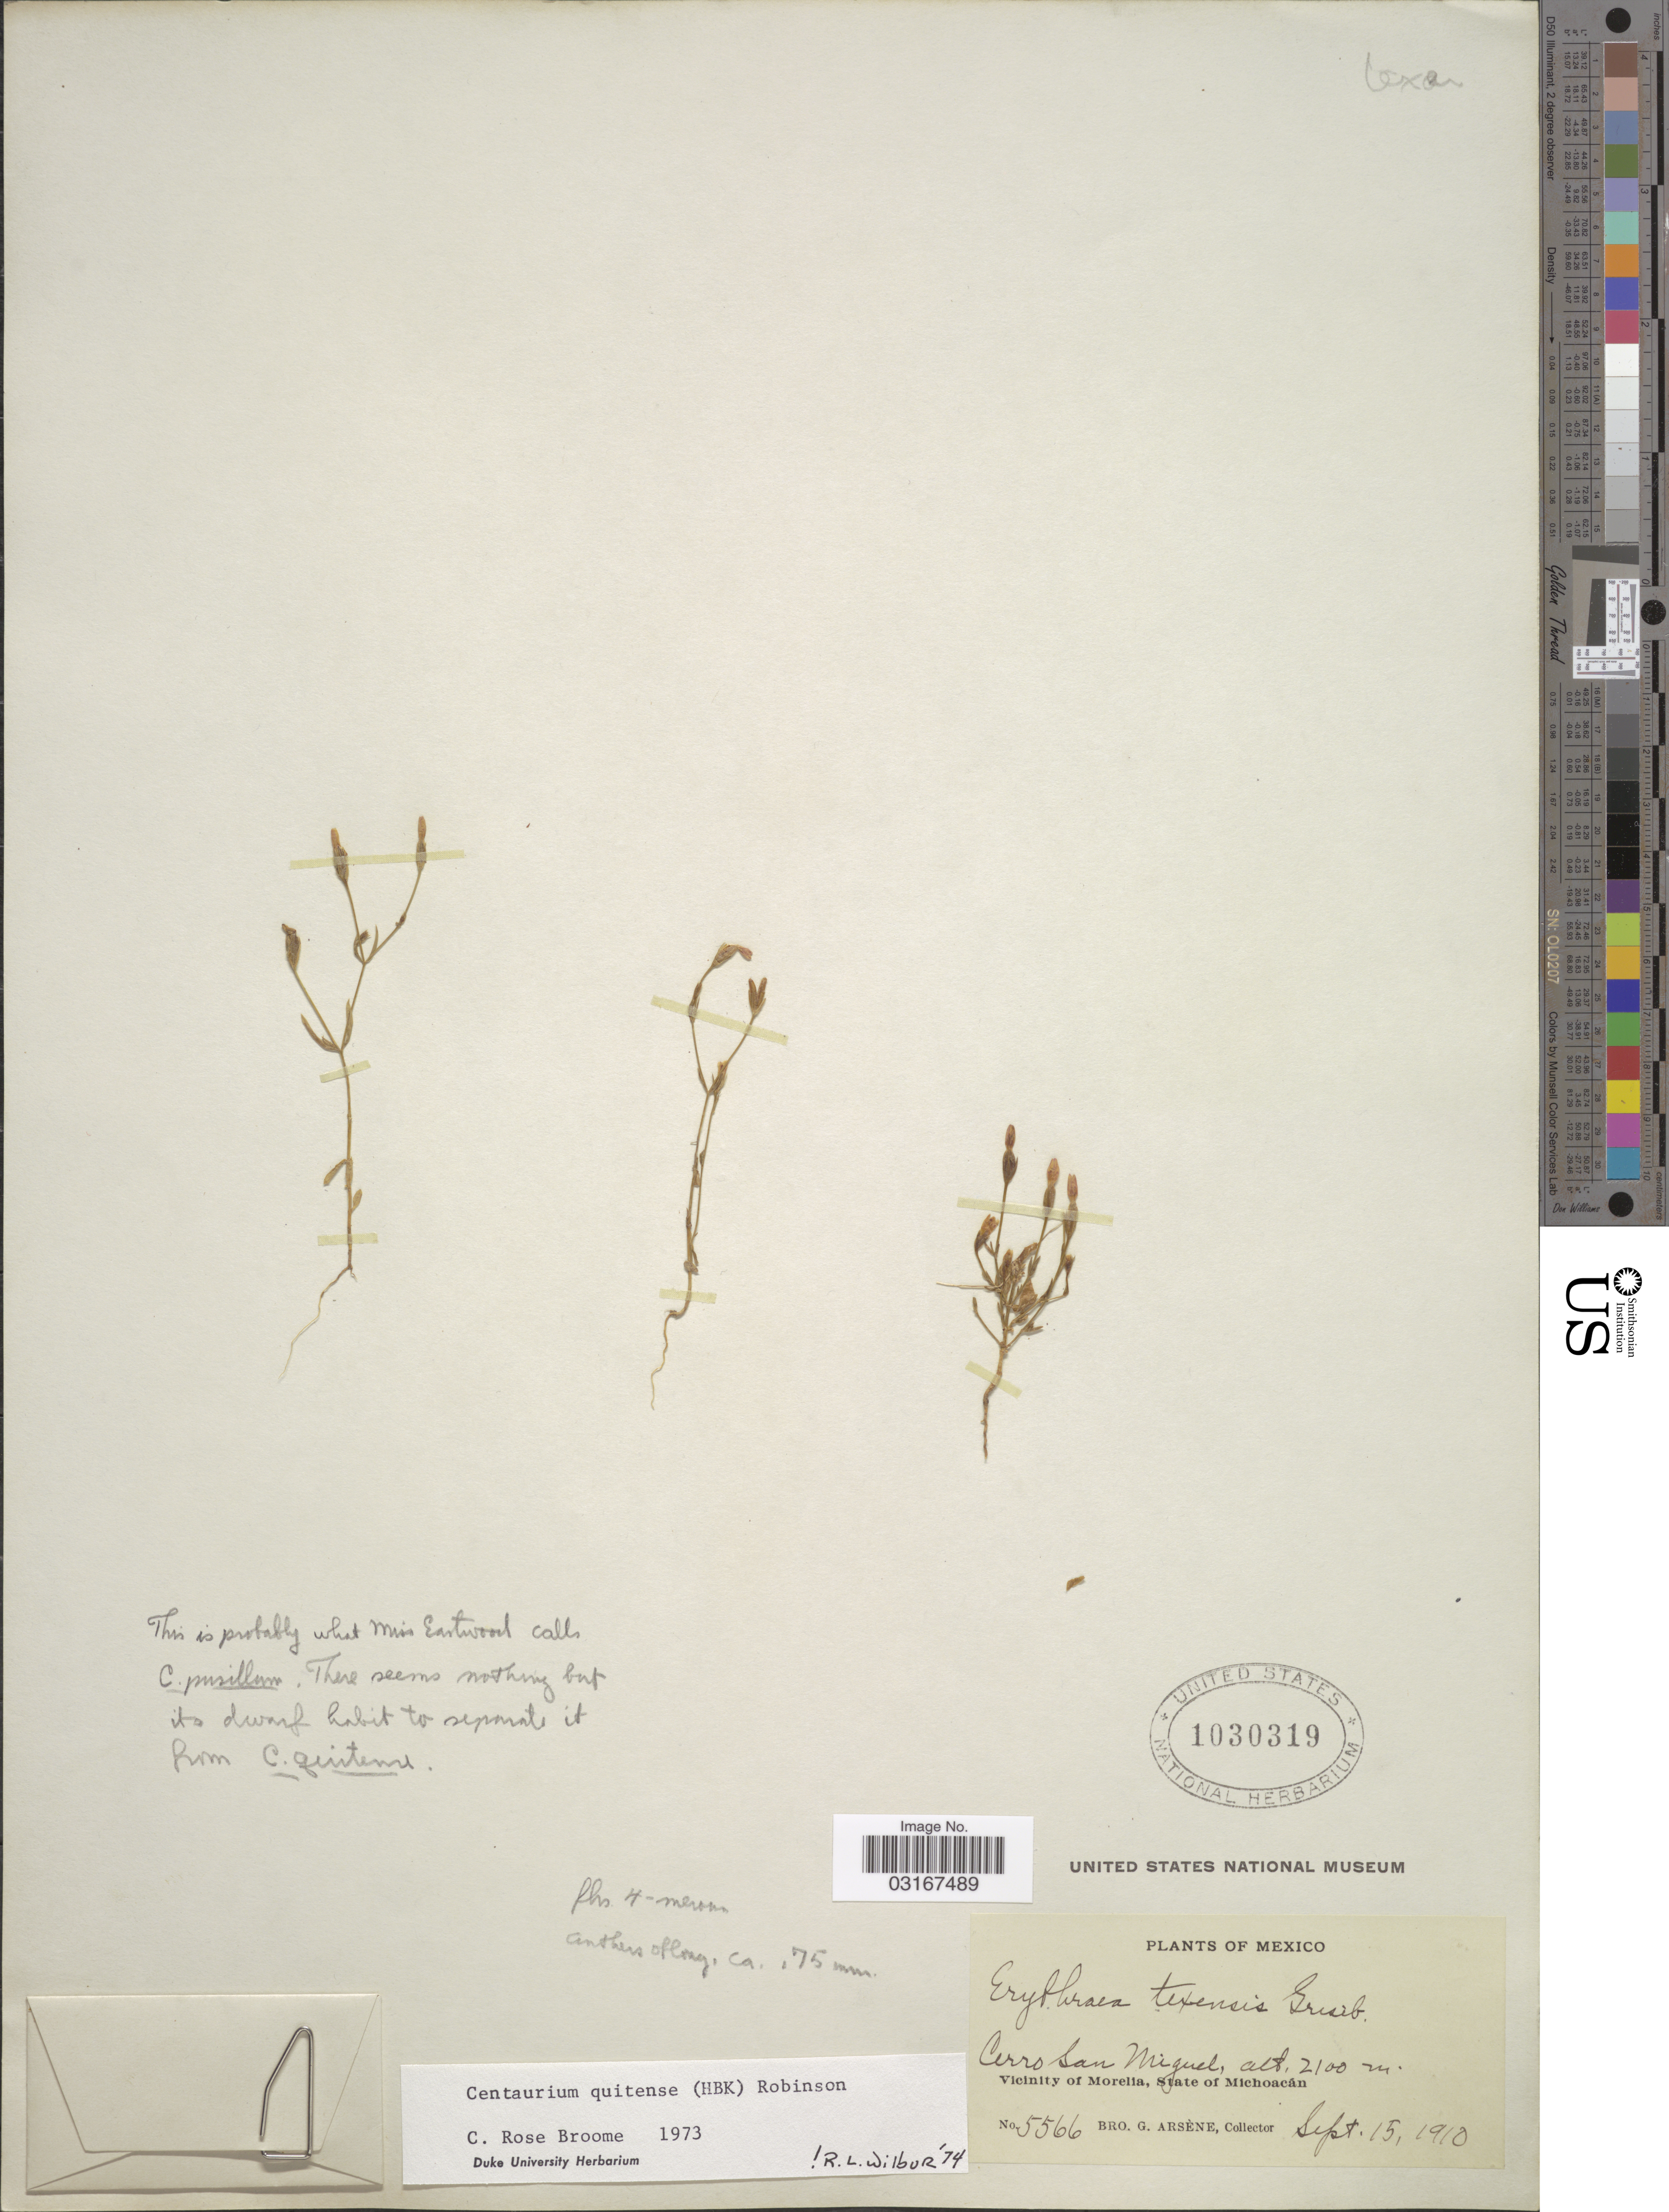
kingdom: Plantae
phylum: Tracheophyta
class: Magnoliopsida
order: Gentianales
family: Gentianaceae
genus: Centaurium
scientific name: Centaurium quitense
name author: (Kunth) B.L. Rob.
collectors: Bro. G. Arsène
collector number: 5566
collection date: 1910-09-15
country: Mexico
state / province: Michoacán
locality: Cerro San Miguel. Vicinity of Morelia.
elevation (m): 2100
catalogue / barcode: US 1030319